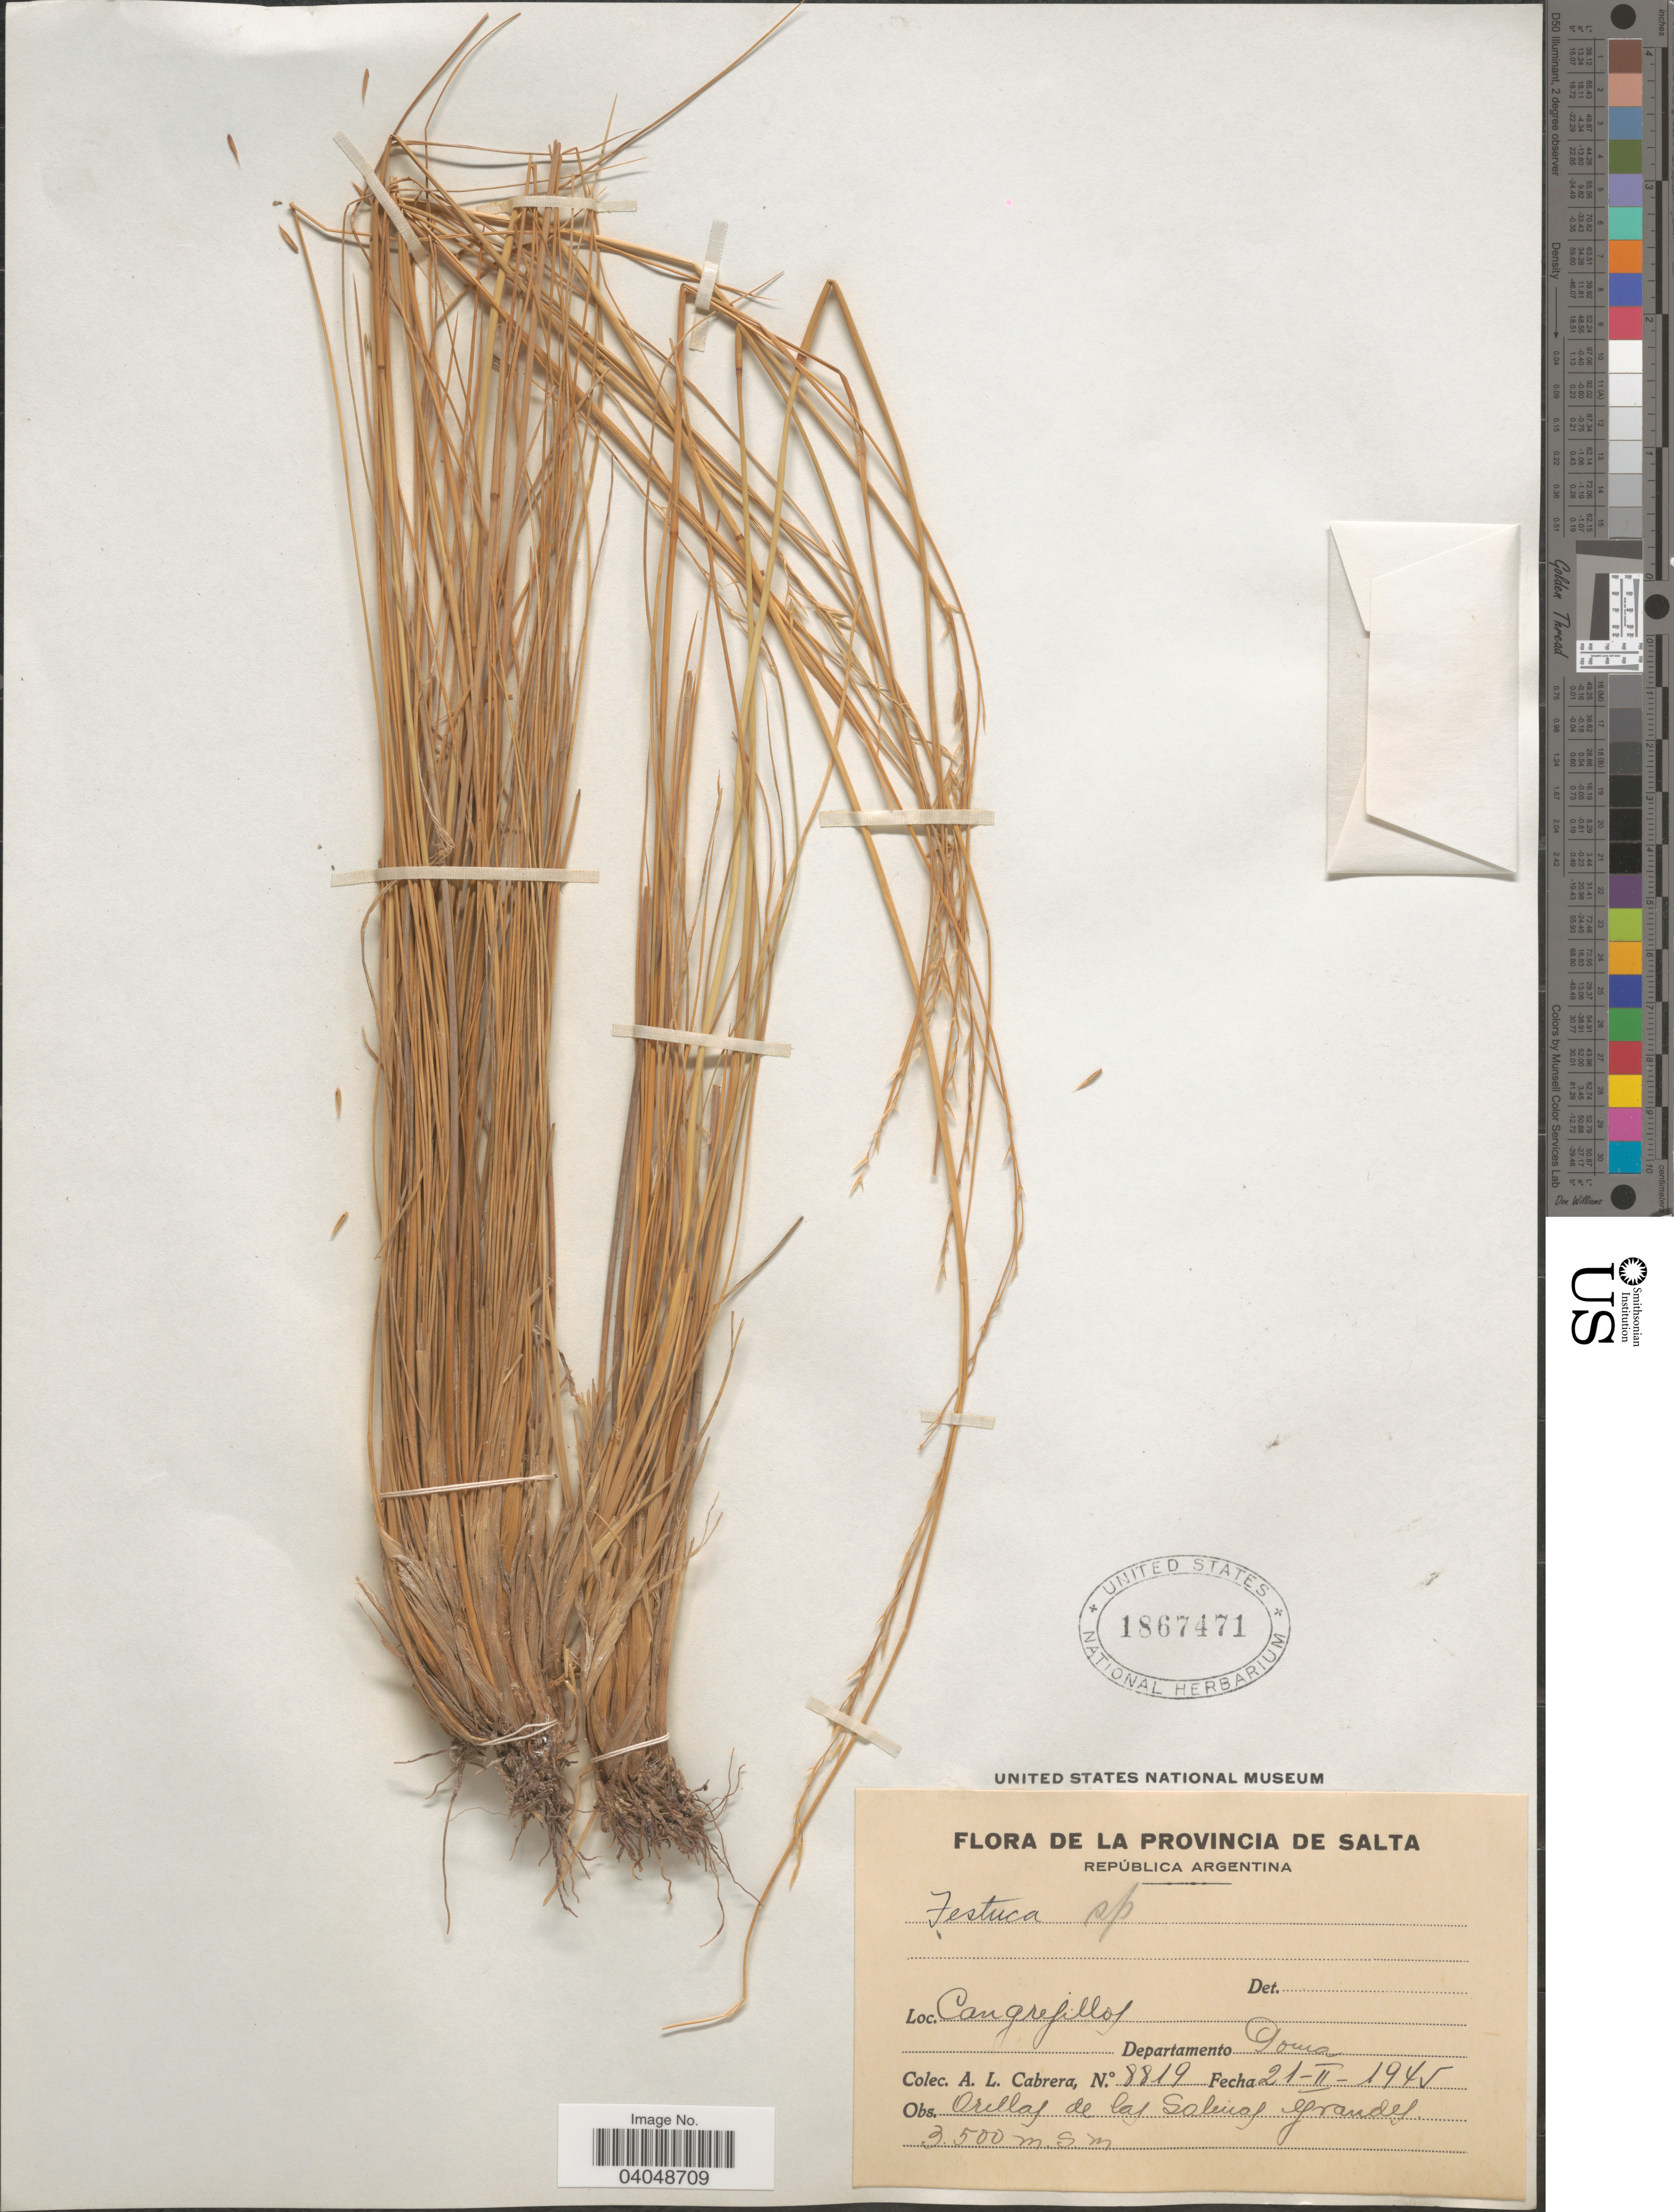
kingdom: Plantae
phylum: Tracheophyta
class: Liliopsida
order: Poales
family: Poaceae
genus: Festuca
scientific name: Festuca sp.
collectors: A. L. Cabrera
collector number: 8819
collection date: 1945-02-21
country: Argentina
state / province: Salta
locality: República Argentina.Cangrejillos. Departamento Toma. Orillas de las Salinas Grandes.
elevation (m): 3500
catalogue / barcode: US 1867471